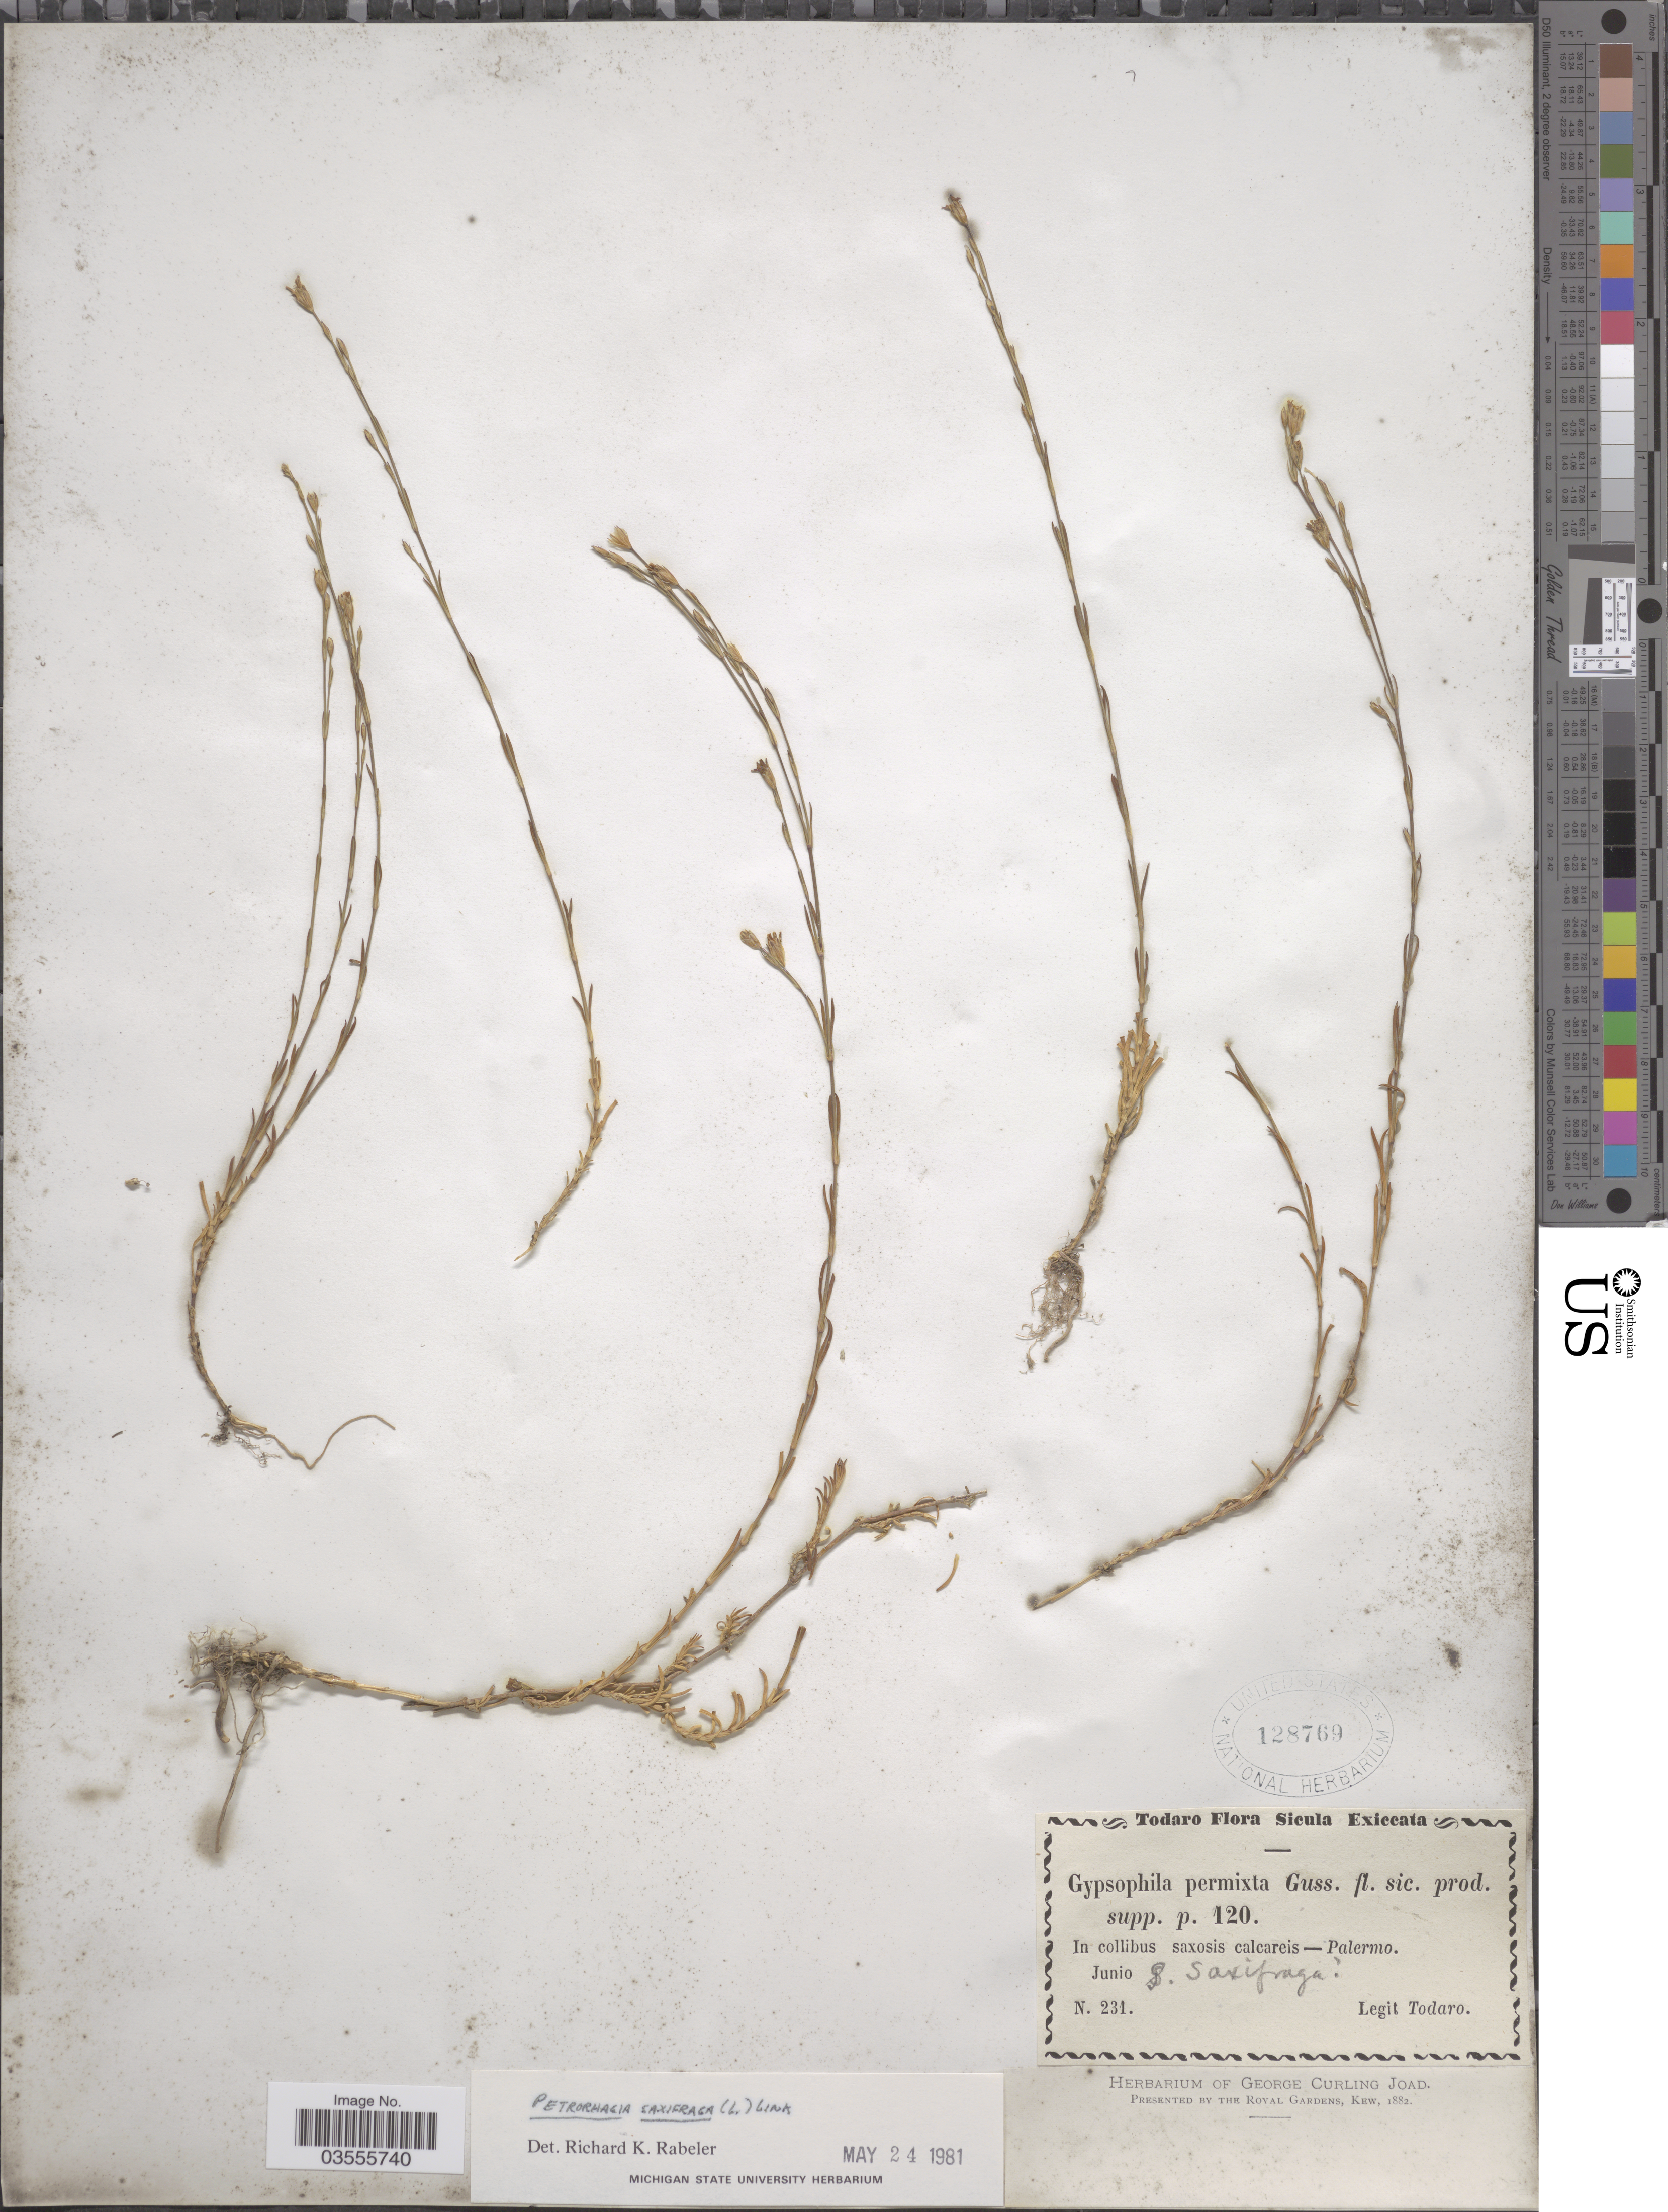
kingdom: Plantae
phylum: Tracheophyta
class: Magnoliopsida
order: Caryophyllales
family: Caryophyllaceae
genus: Petrorhagia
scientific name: Petrorhagia saxifraga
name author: (L.) Link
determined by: Rabeler, P. K.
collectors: Todaro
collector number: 231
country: Italy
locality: Sicula. In collibus saxosis calcareis - Palermo.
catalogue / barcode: US 128769